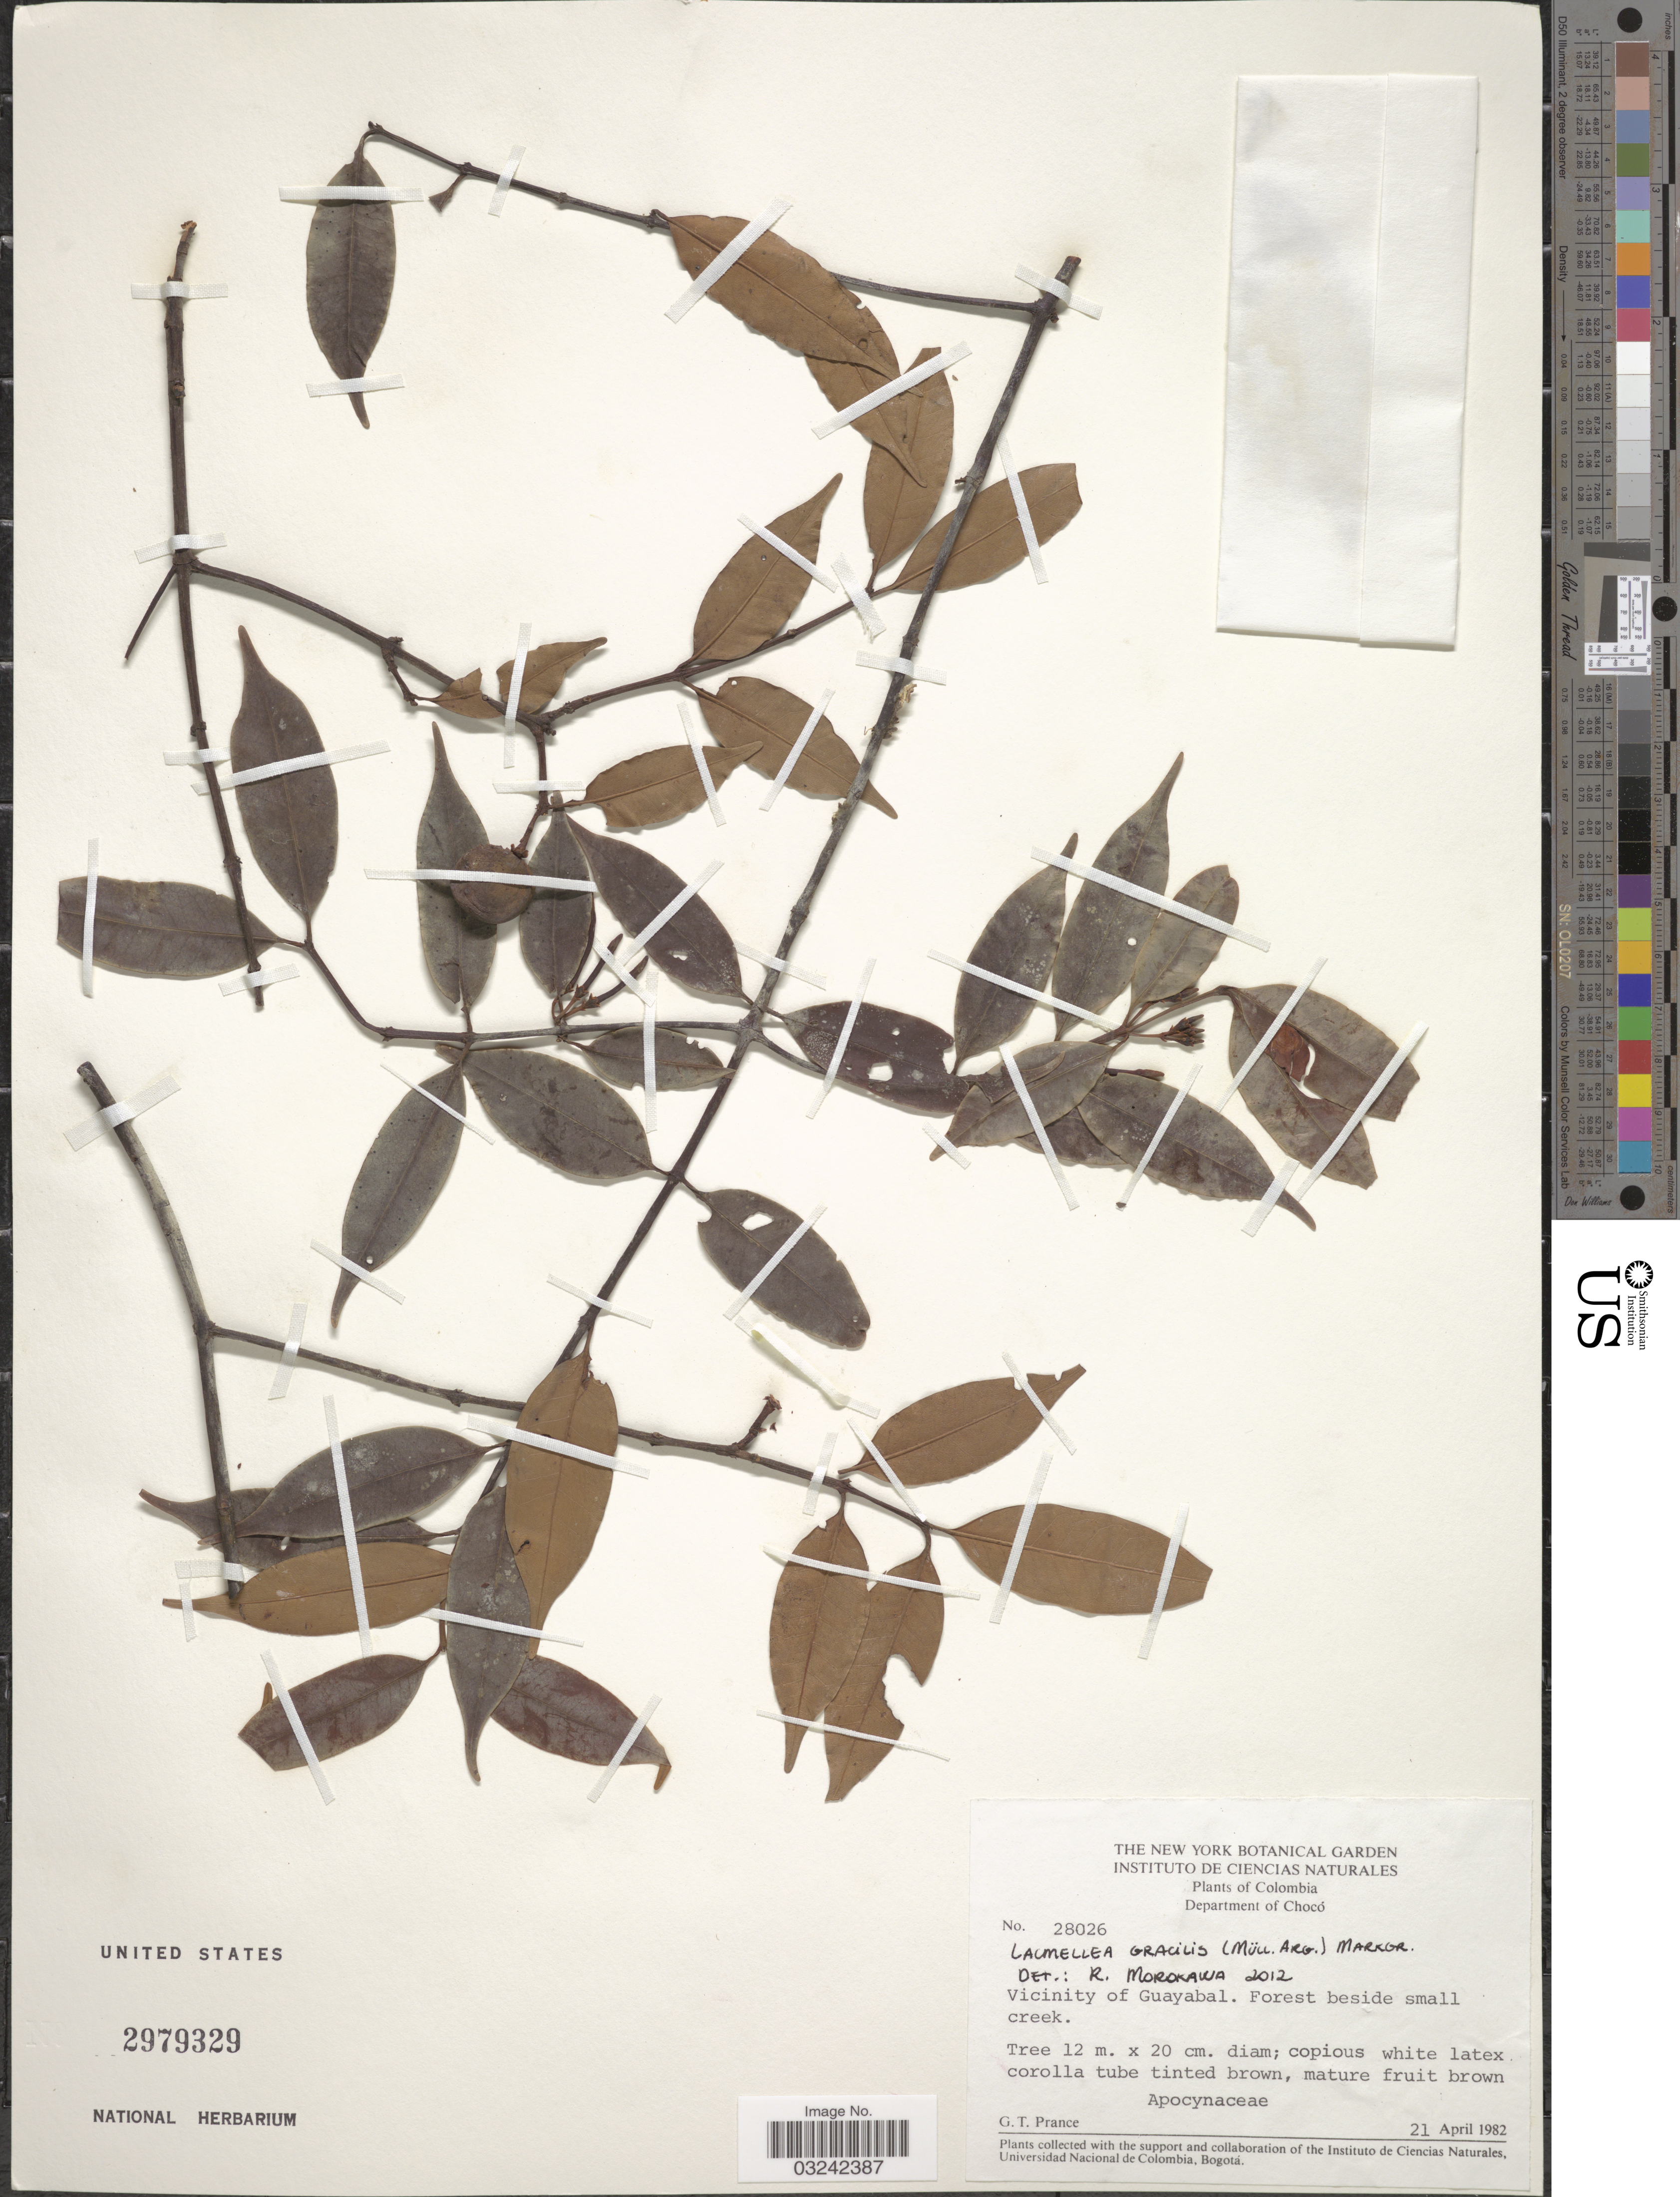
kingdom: Plantae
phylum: Tracheophyta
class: Magnoliopsida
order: Gentianales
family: Apocynaceae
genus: Lacmellea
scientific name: Lacmellea gracilis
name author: (Müll. Arg.) Markgr.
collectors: G. T. Prance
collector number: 28026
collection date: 1982-04-21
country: Colombia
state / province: Chocó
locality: Department of Chocó. Vicinity of Guayabal.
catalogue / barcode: US 2979329